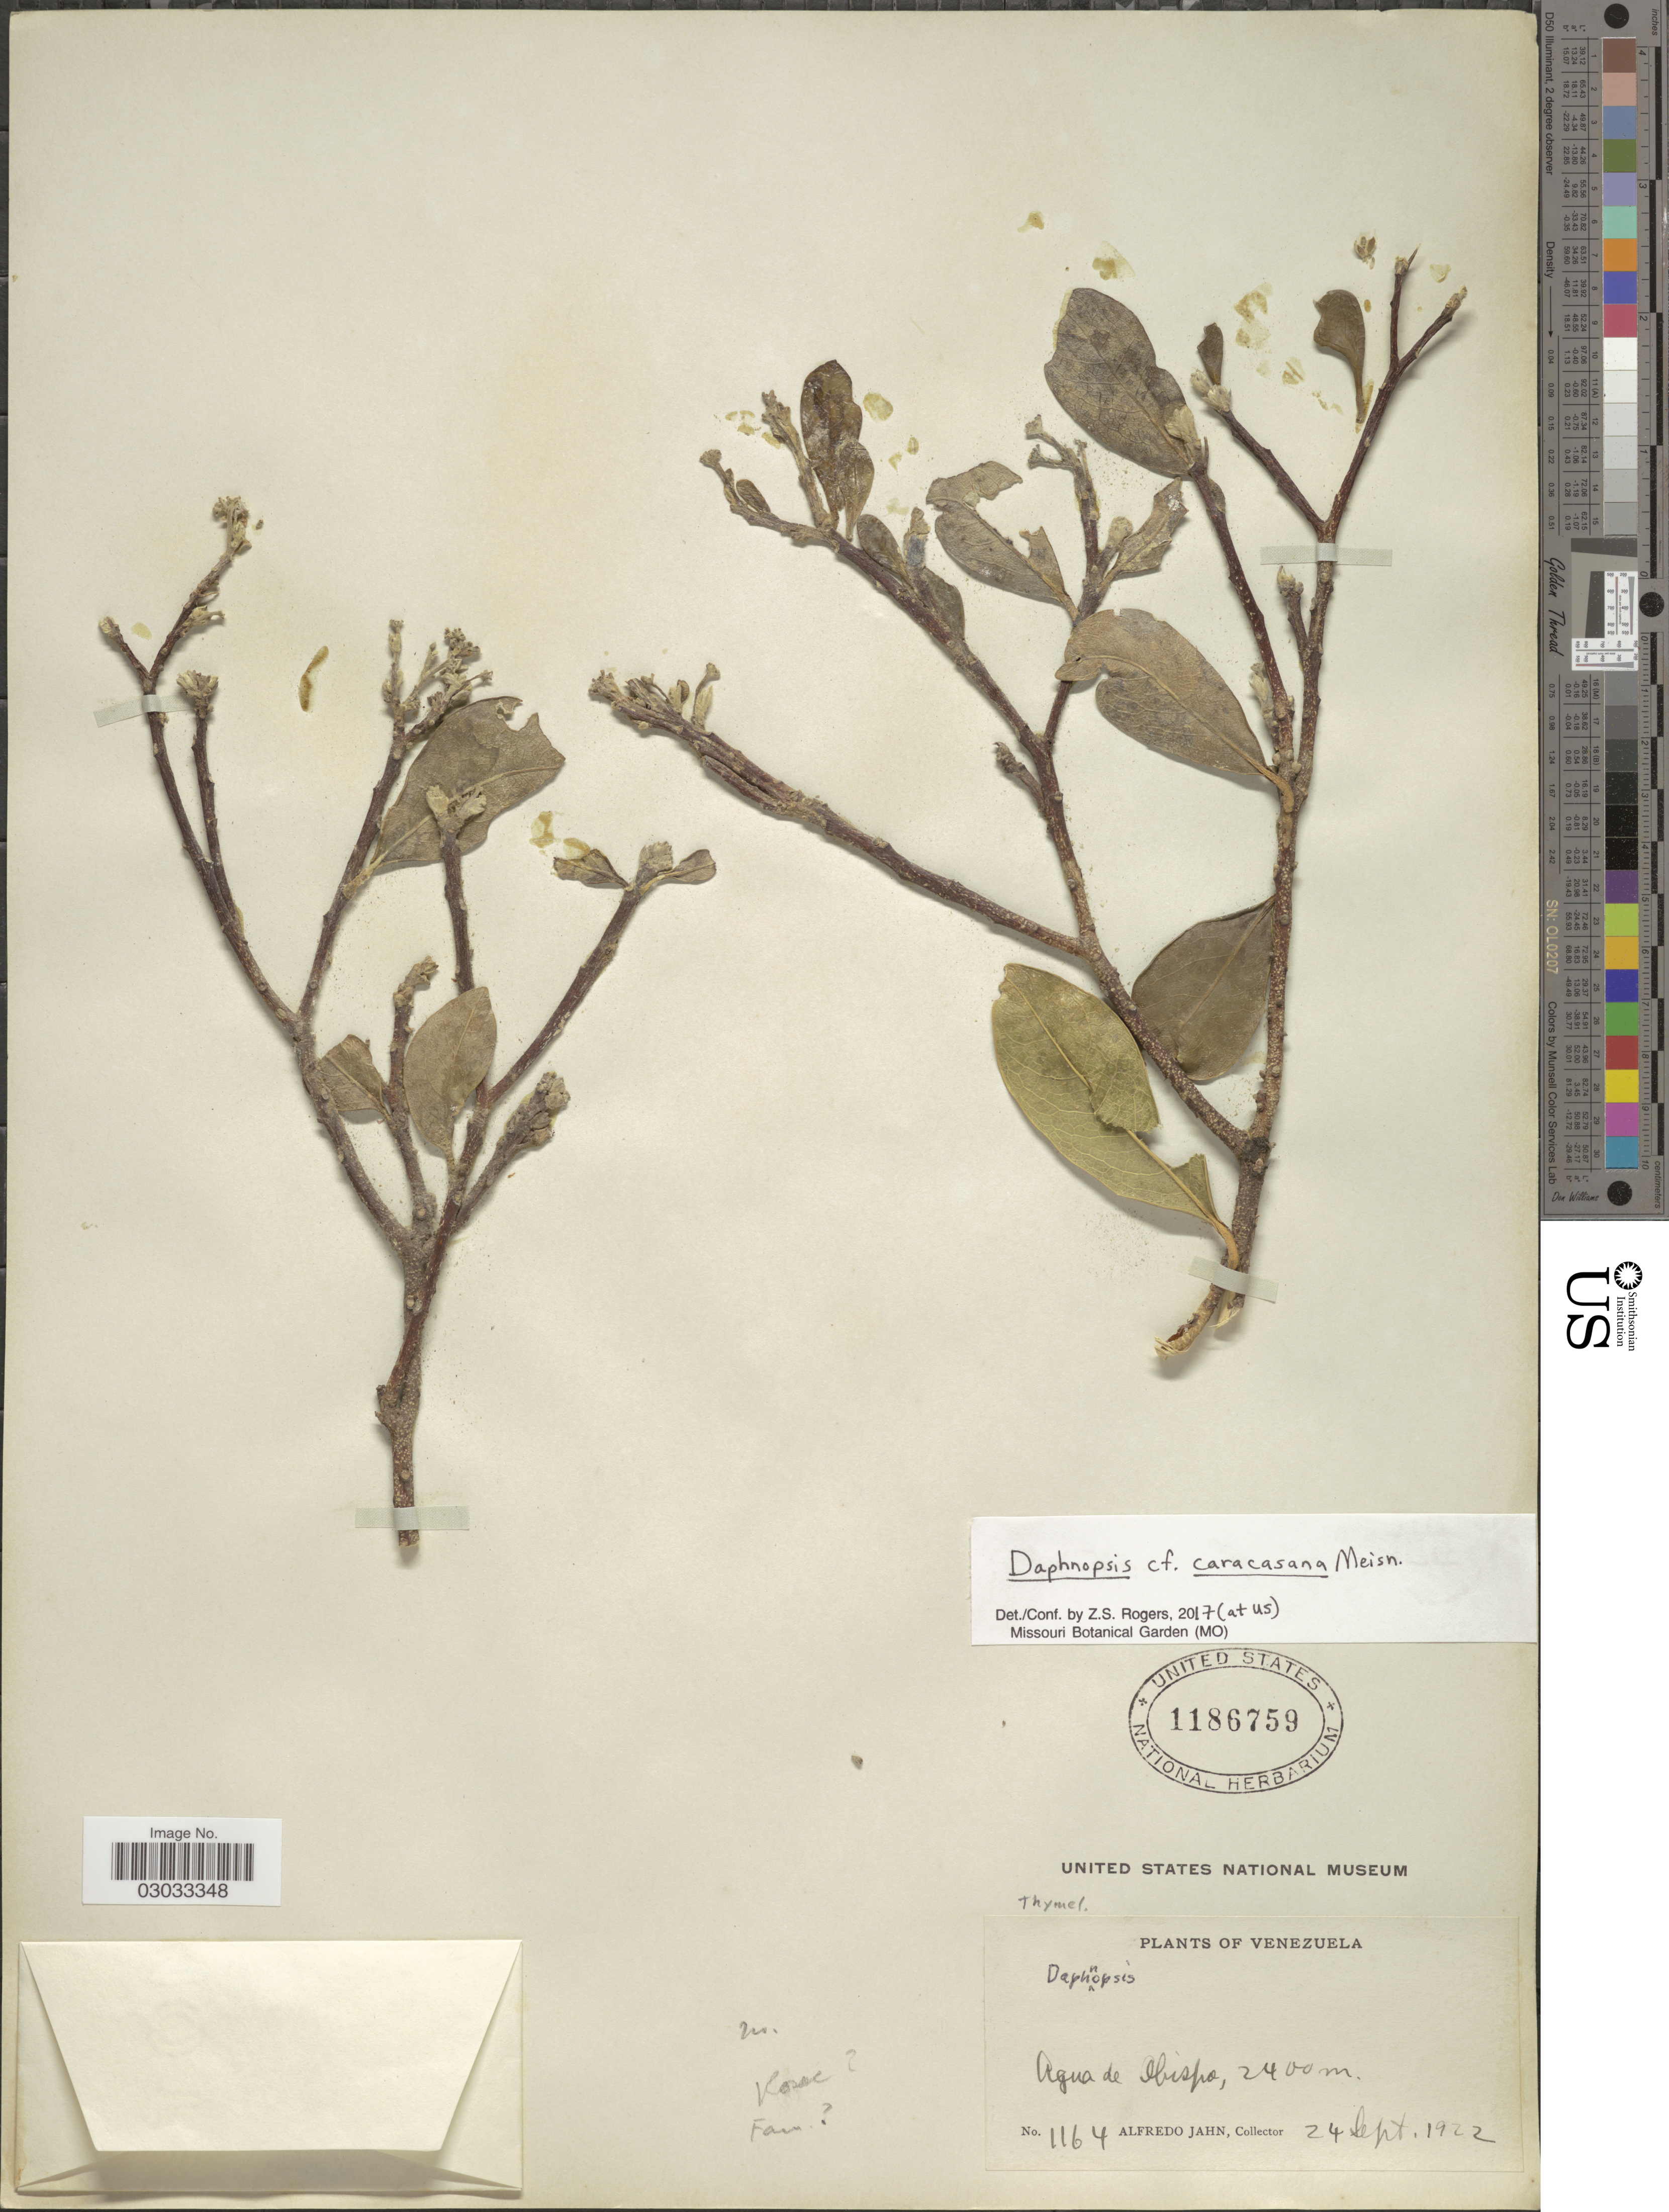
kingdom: Plantae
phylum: Tracheophyta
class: Magnoliopsida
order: Malvales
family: Thymelaeaceae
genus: Daphnopsis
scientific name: Daphnopsis caracasana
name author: Meisn.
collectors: A. Jahn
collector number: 1164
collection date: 1922-09-24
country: Venezuela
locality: Agua de Obispo.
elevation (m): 2400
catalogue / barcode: US 1186759